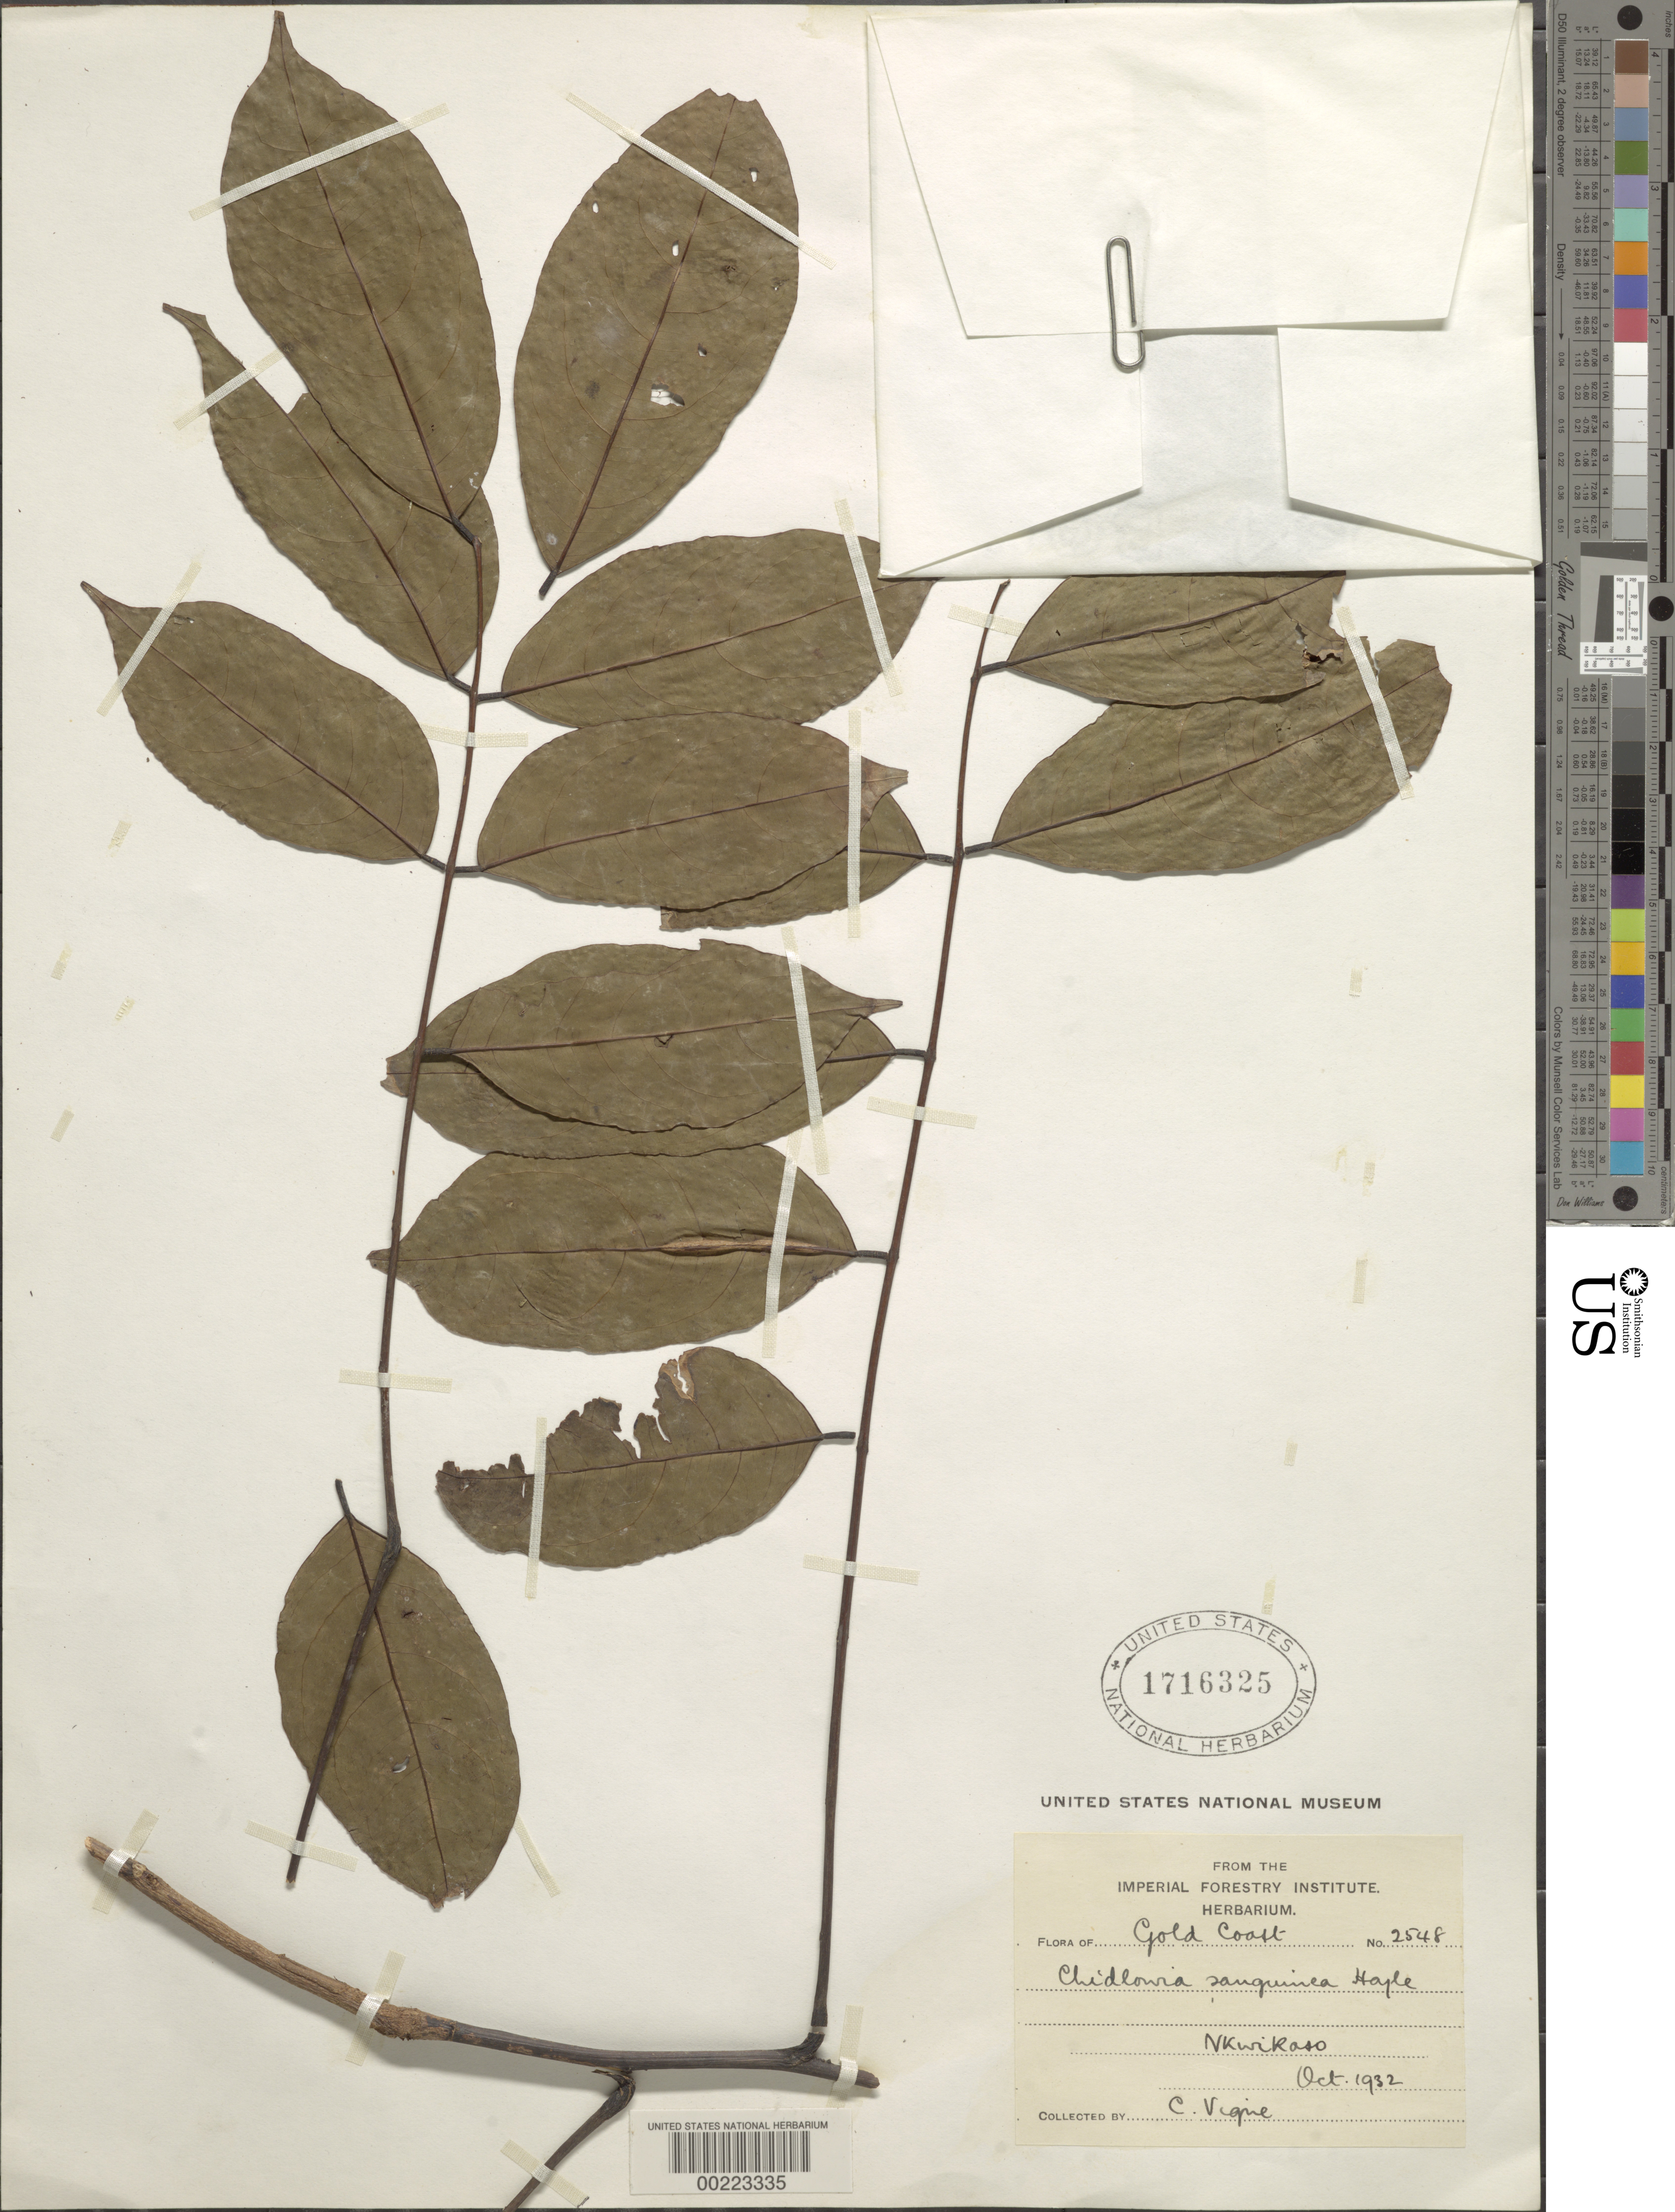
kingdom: Plantae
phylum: Tracheophyta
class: Magnoliopsida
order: Fabales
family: Fabaceae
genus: Chidlowia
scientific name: Chidlowia sanguinea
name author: Hoyle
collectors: C. Vigne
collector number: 2548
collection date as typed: Oct 1932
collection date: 1932-10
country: Ghana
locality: Nkwikaso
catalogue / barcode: US 1716325